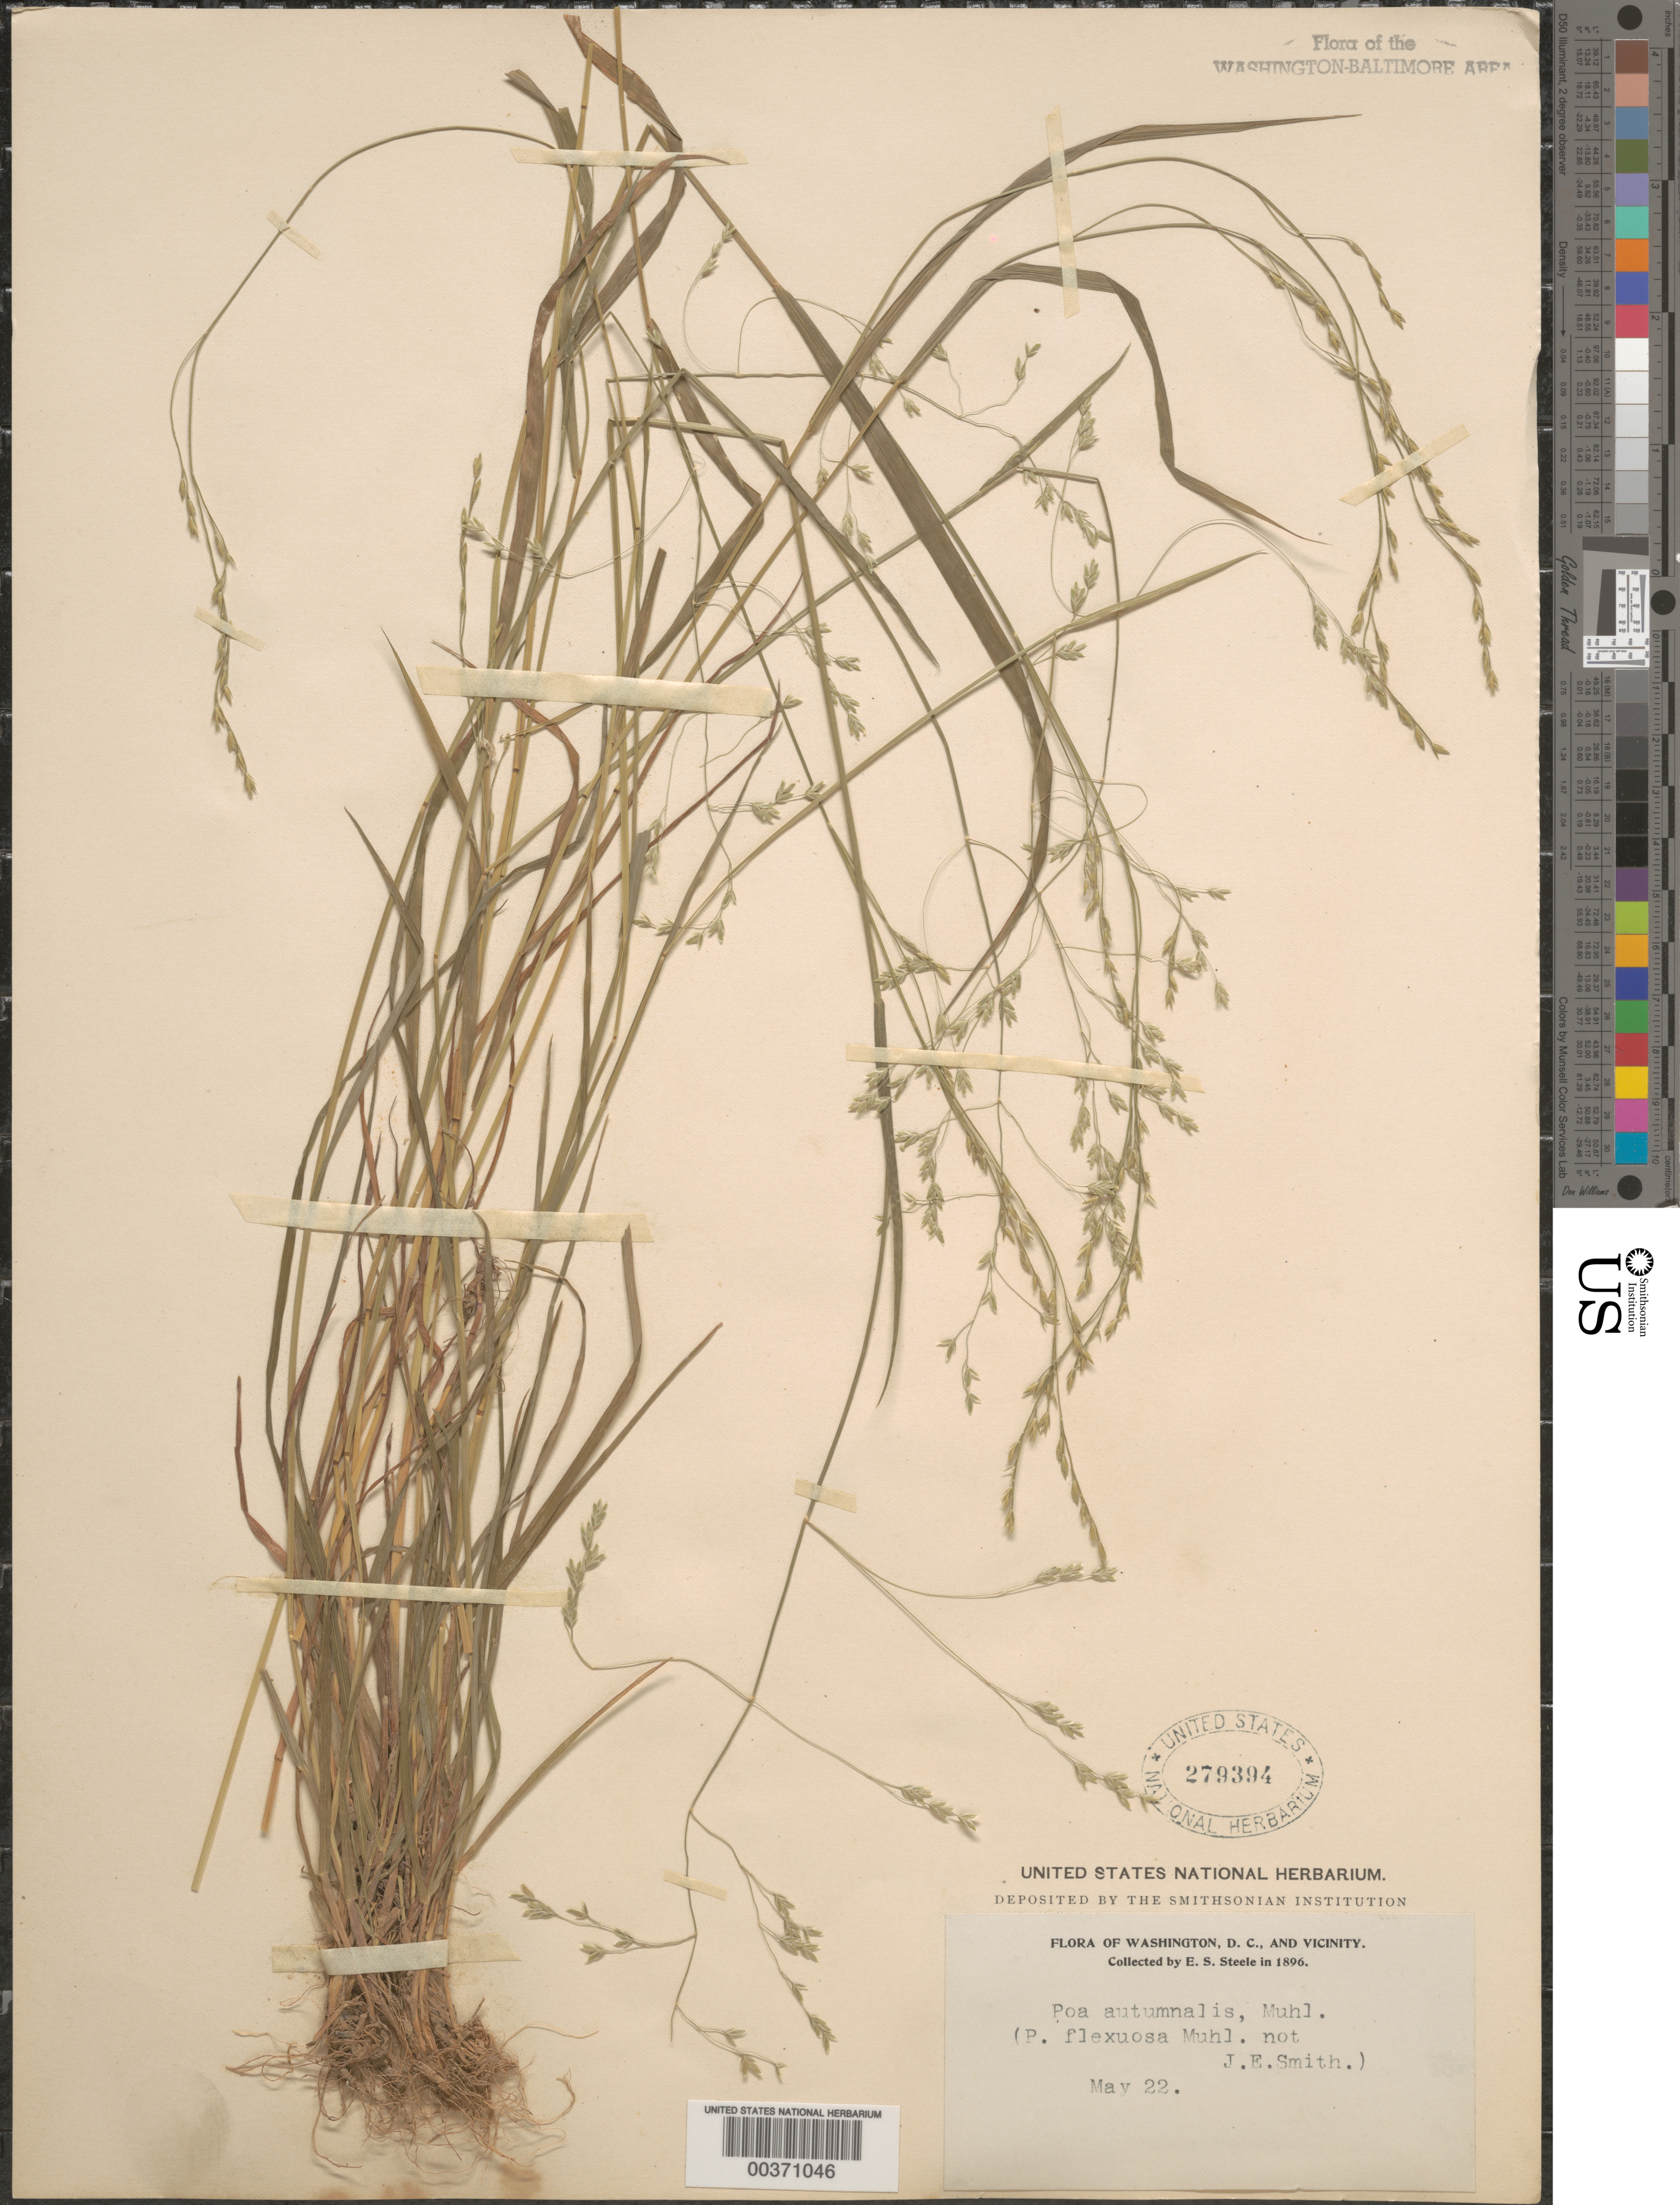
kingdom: Plantae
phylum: Tracheophyta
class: Liliopsida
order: Poales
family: Poaceae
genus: Poa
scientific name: Poa autumnalis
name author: Muhl. ex Elliott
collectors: E. Steele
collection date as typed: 22 May 1896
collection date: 1896-05-22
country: United States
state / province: District of Columbia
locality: Washington DC area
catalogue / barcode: US 279394